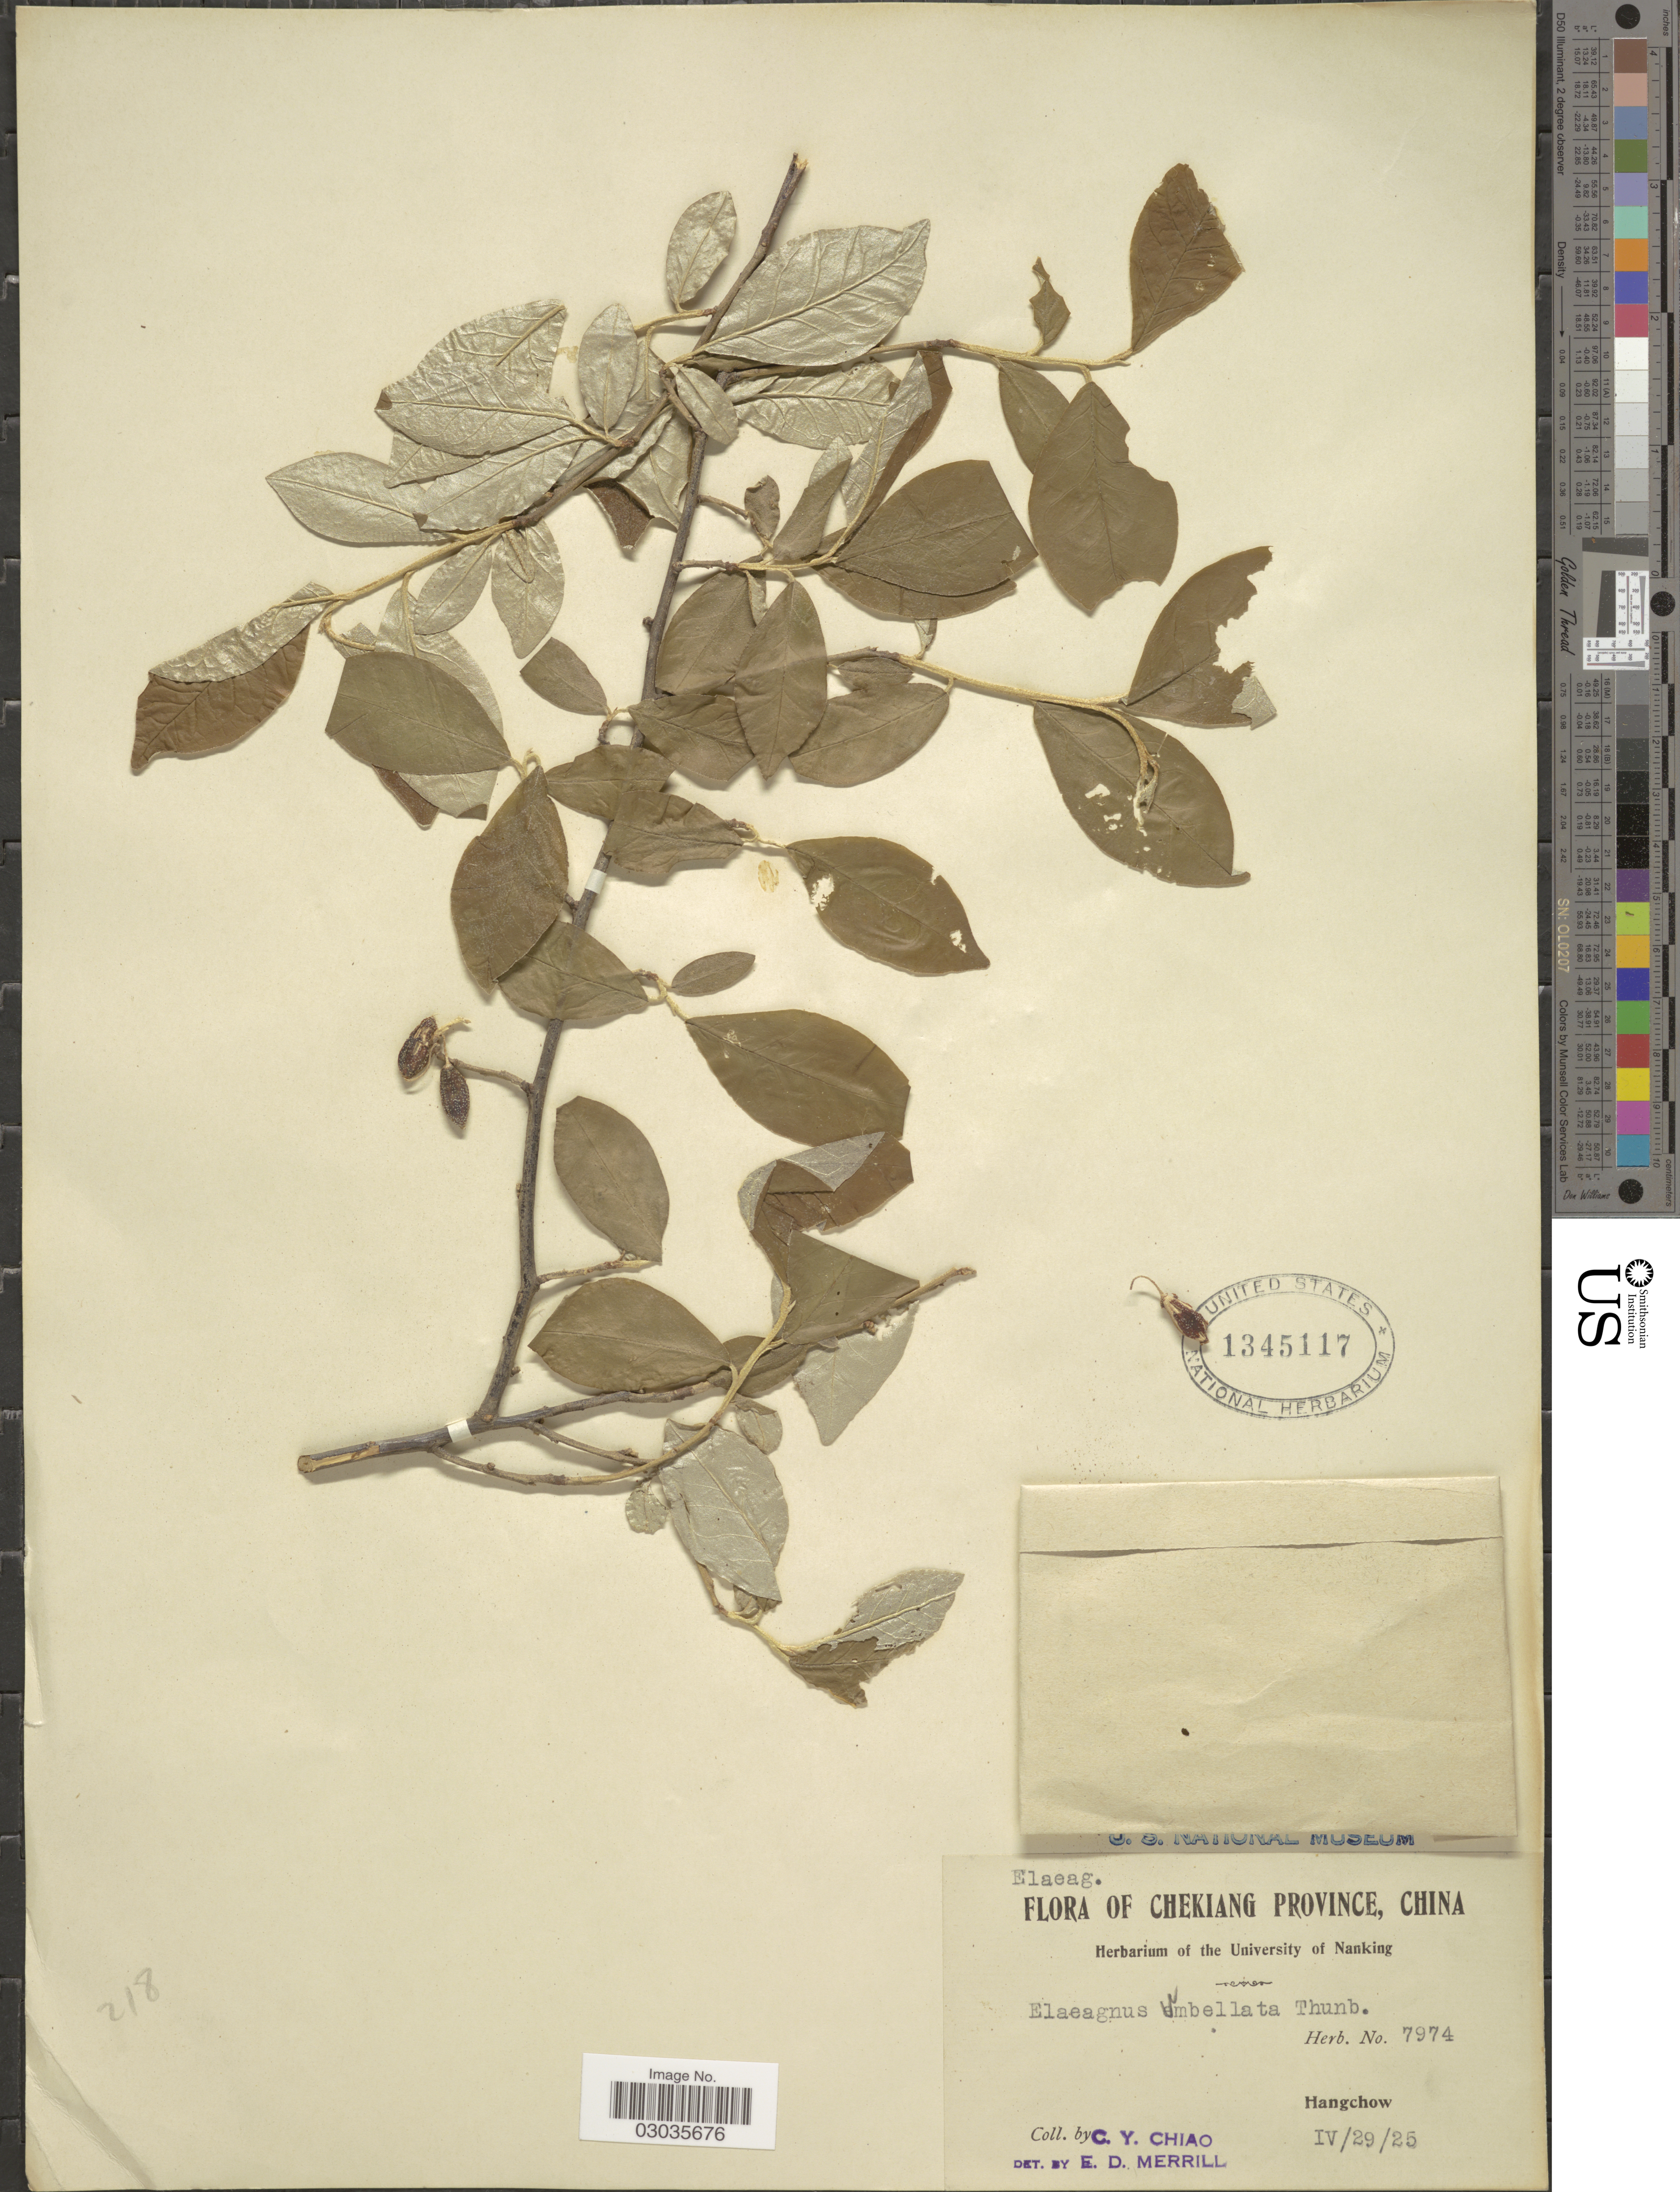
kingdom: Plantae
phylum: Tracheophyta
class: Magnoliopsida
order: Rosales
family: Elaeagnaceae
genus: Elaeagnus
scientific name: Elaeagnus umbellata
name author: Thunb.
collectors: C. Y. Chiao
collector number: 7974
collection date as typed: Transcribed d/m/y: 29/4/25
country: China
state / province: Zhejiang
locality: Chekiang Province. Hangchow.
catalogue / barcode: US 1345117